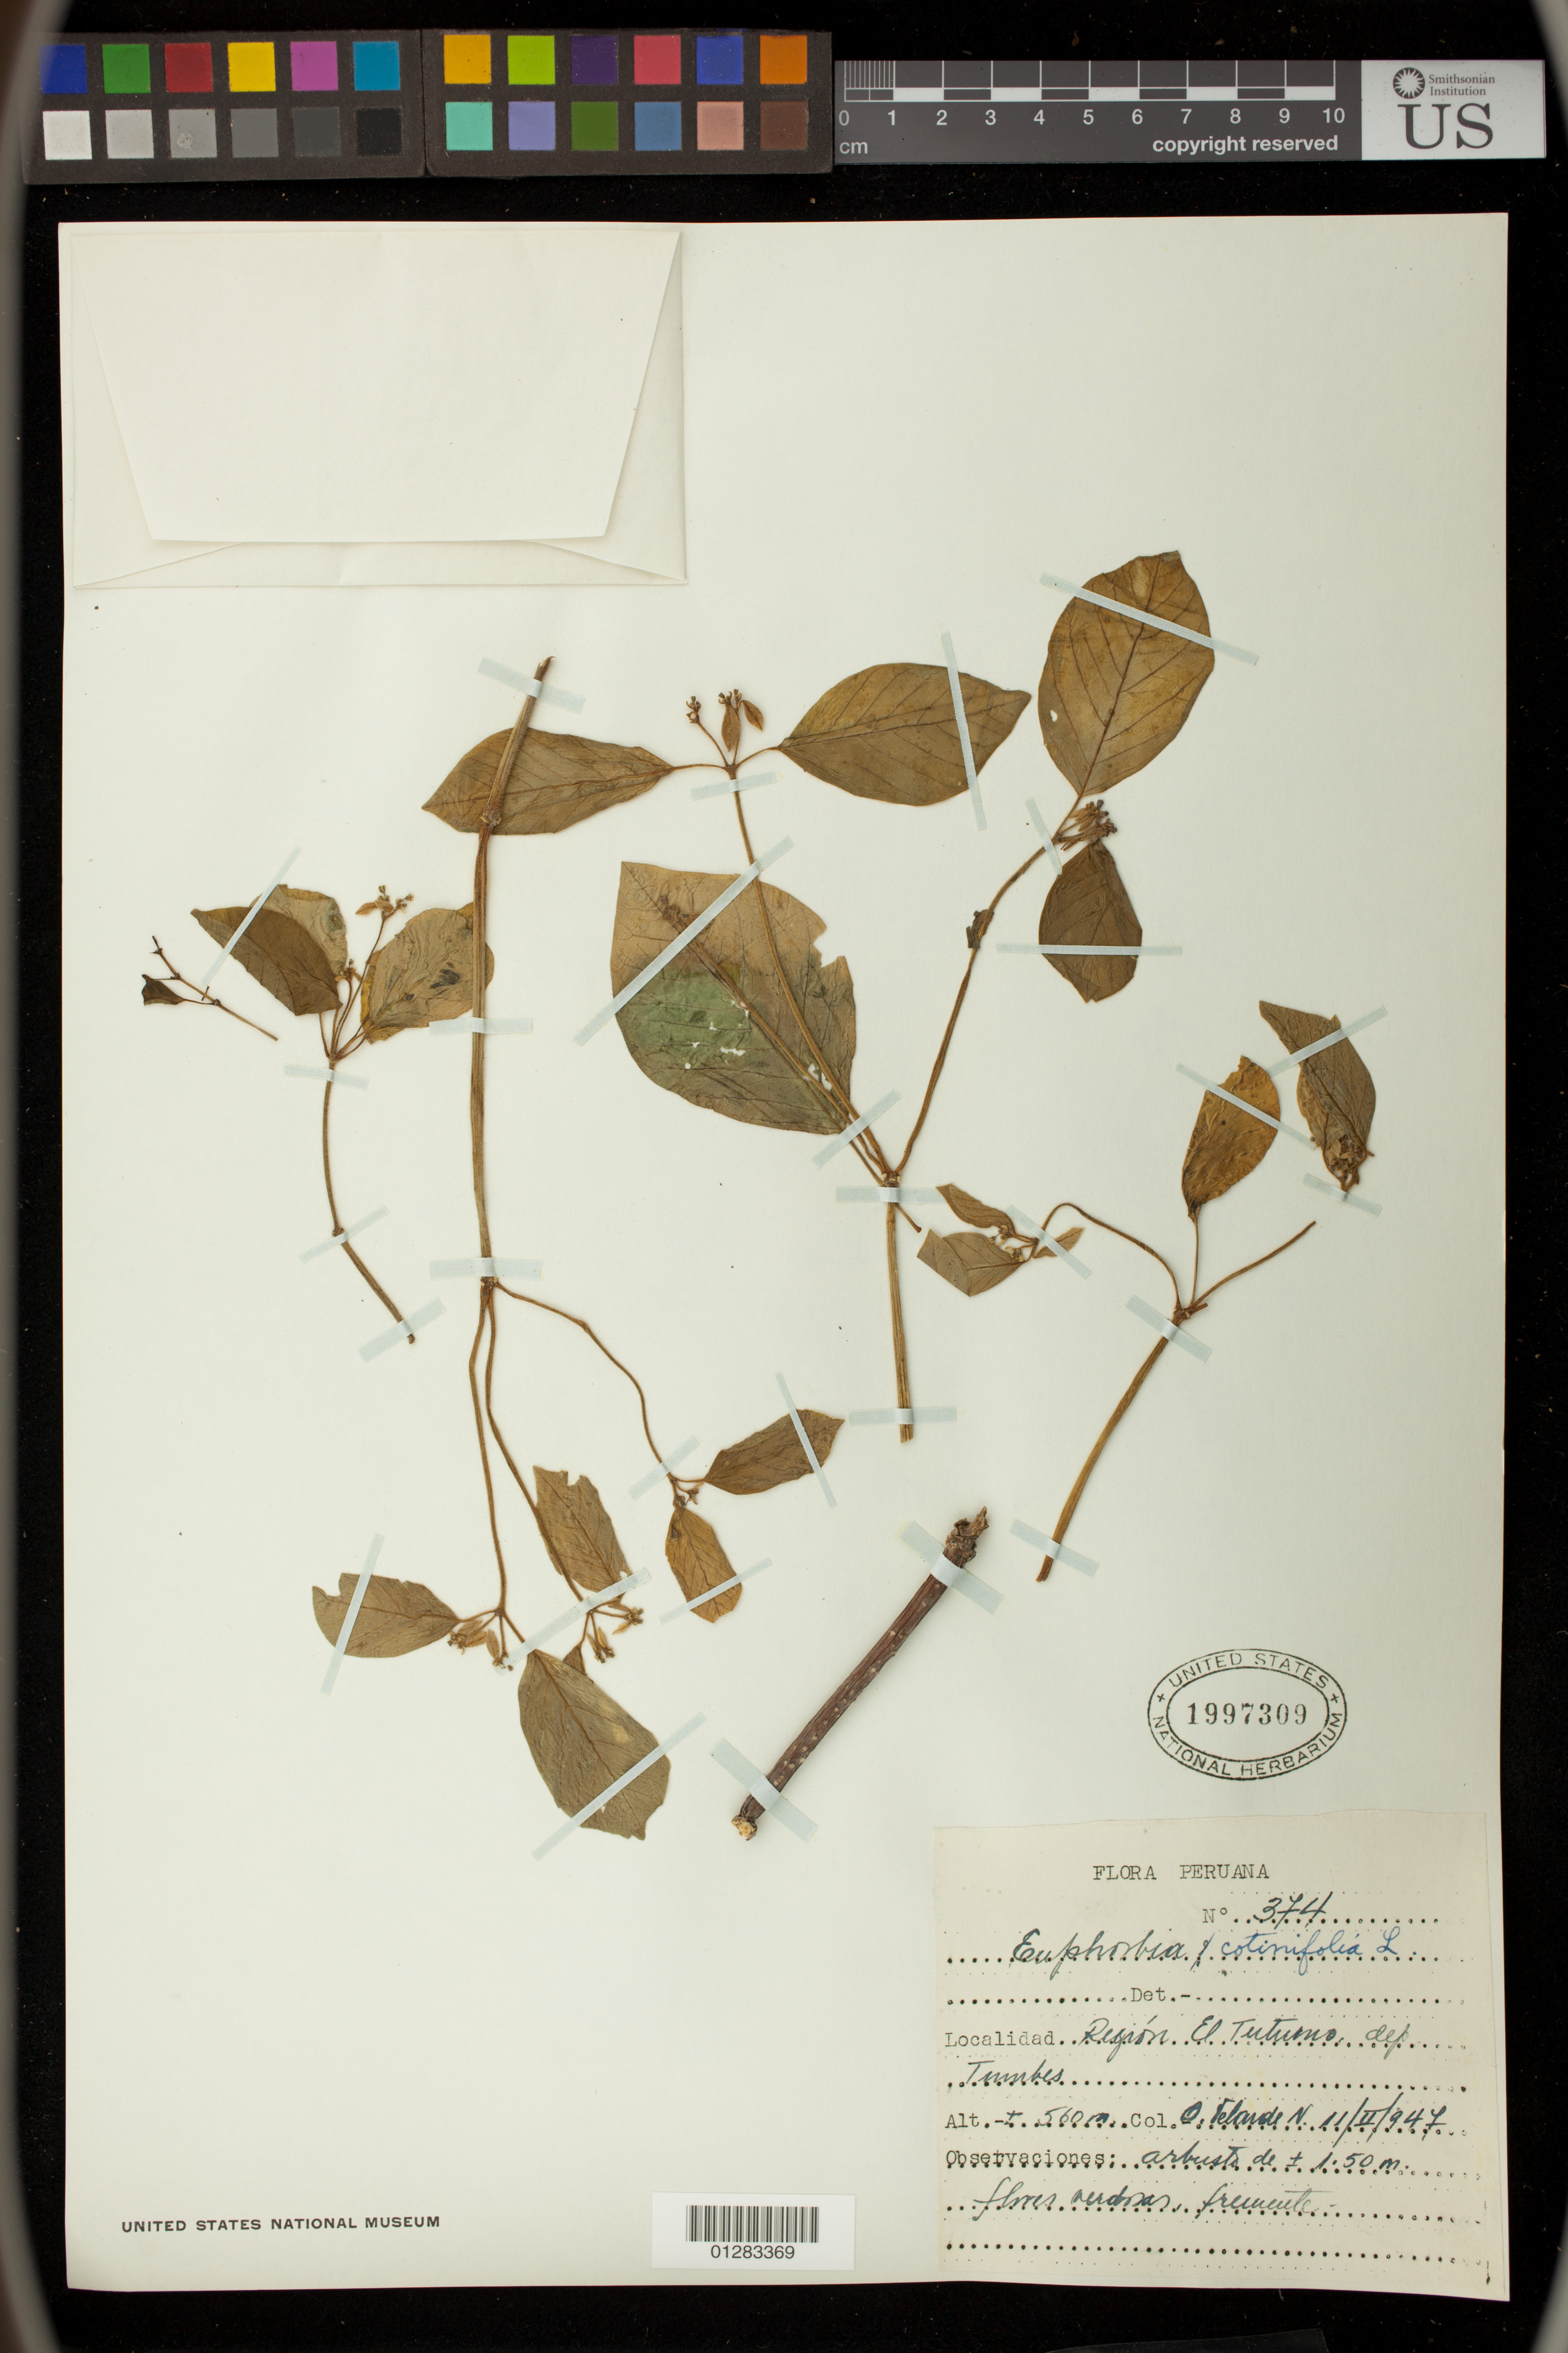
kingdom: Plantae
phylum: Tracheophyta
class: Magnoliopsida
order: Malpighiales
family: Euphorbiaceae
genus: Euphorbia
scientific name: Euphorbia cotinifolia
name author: L.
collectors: O. Velarde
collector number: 374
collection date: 1947-02-11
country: Peru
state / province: Tumbes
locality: Región El Tutumo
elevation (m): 560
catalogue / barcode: US 1997309